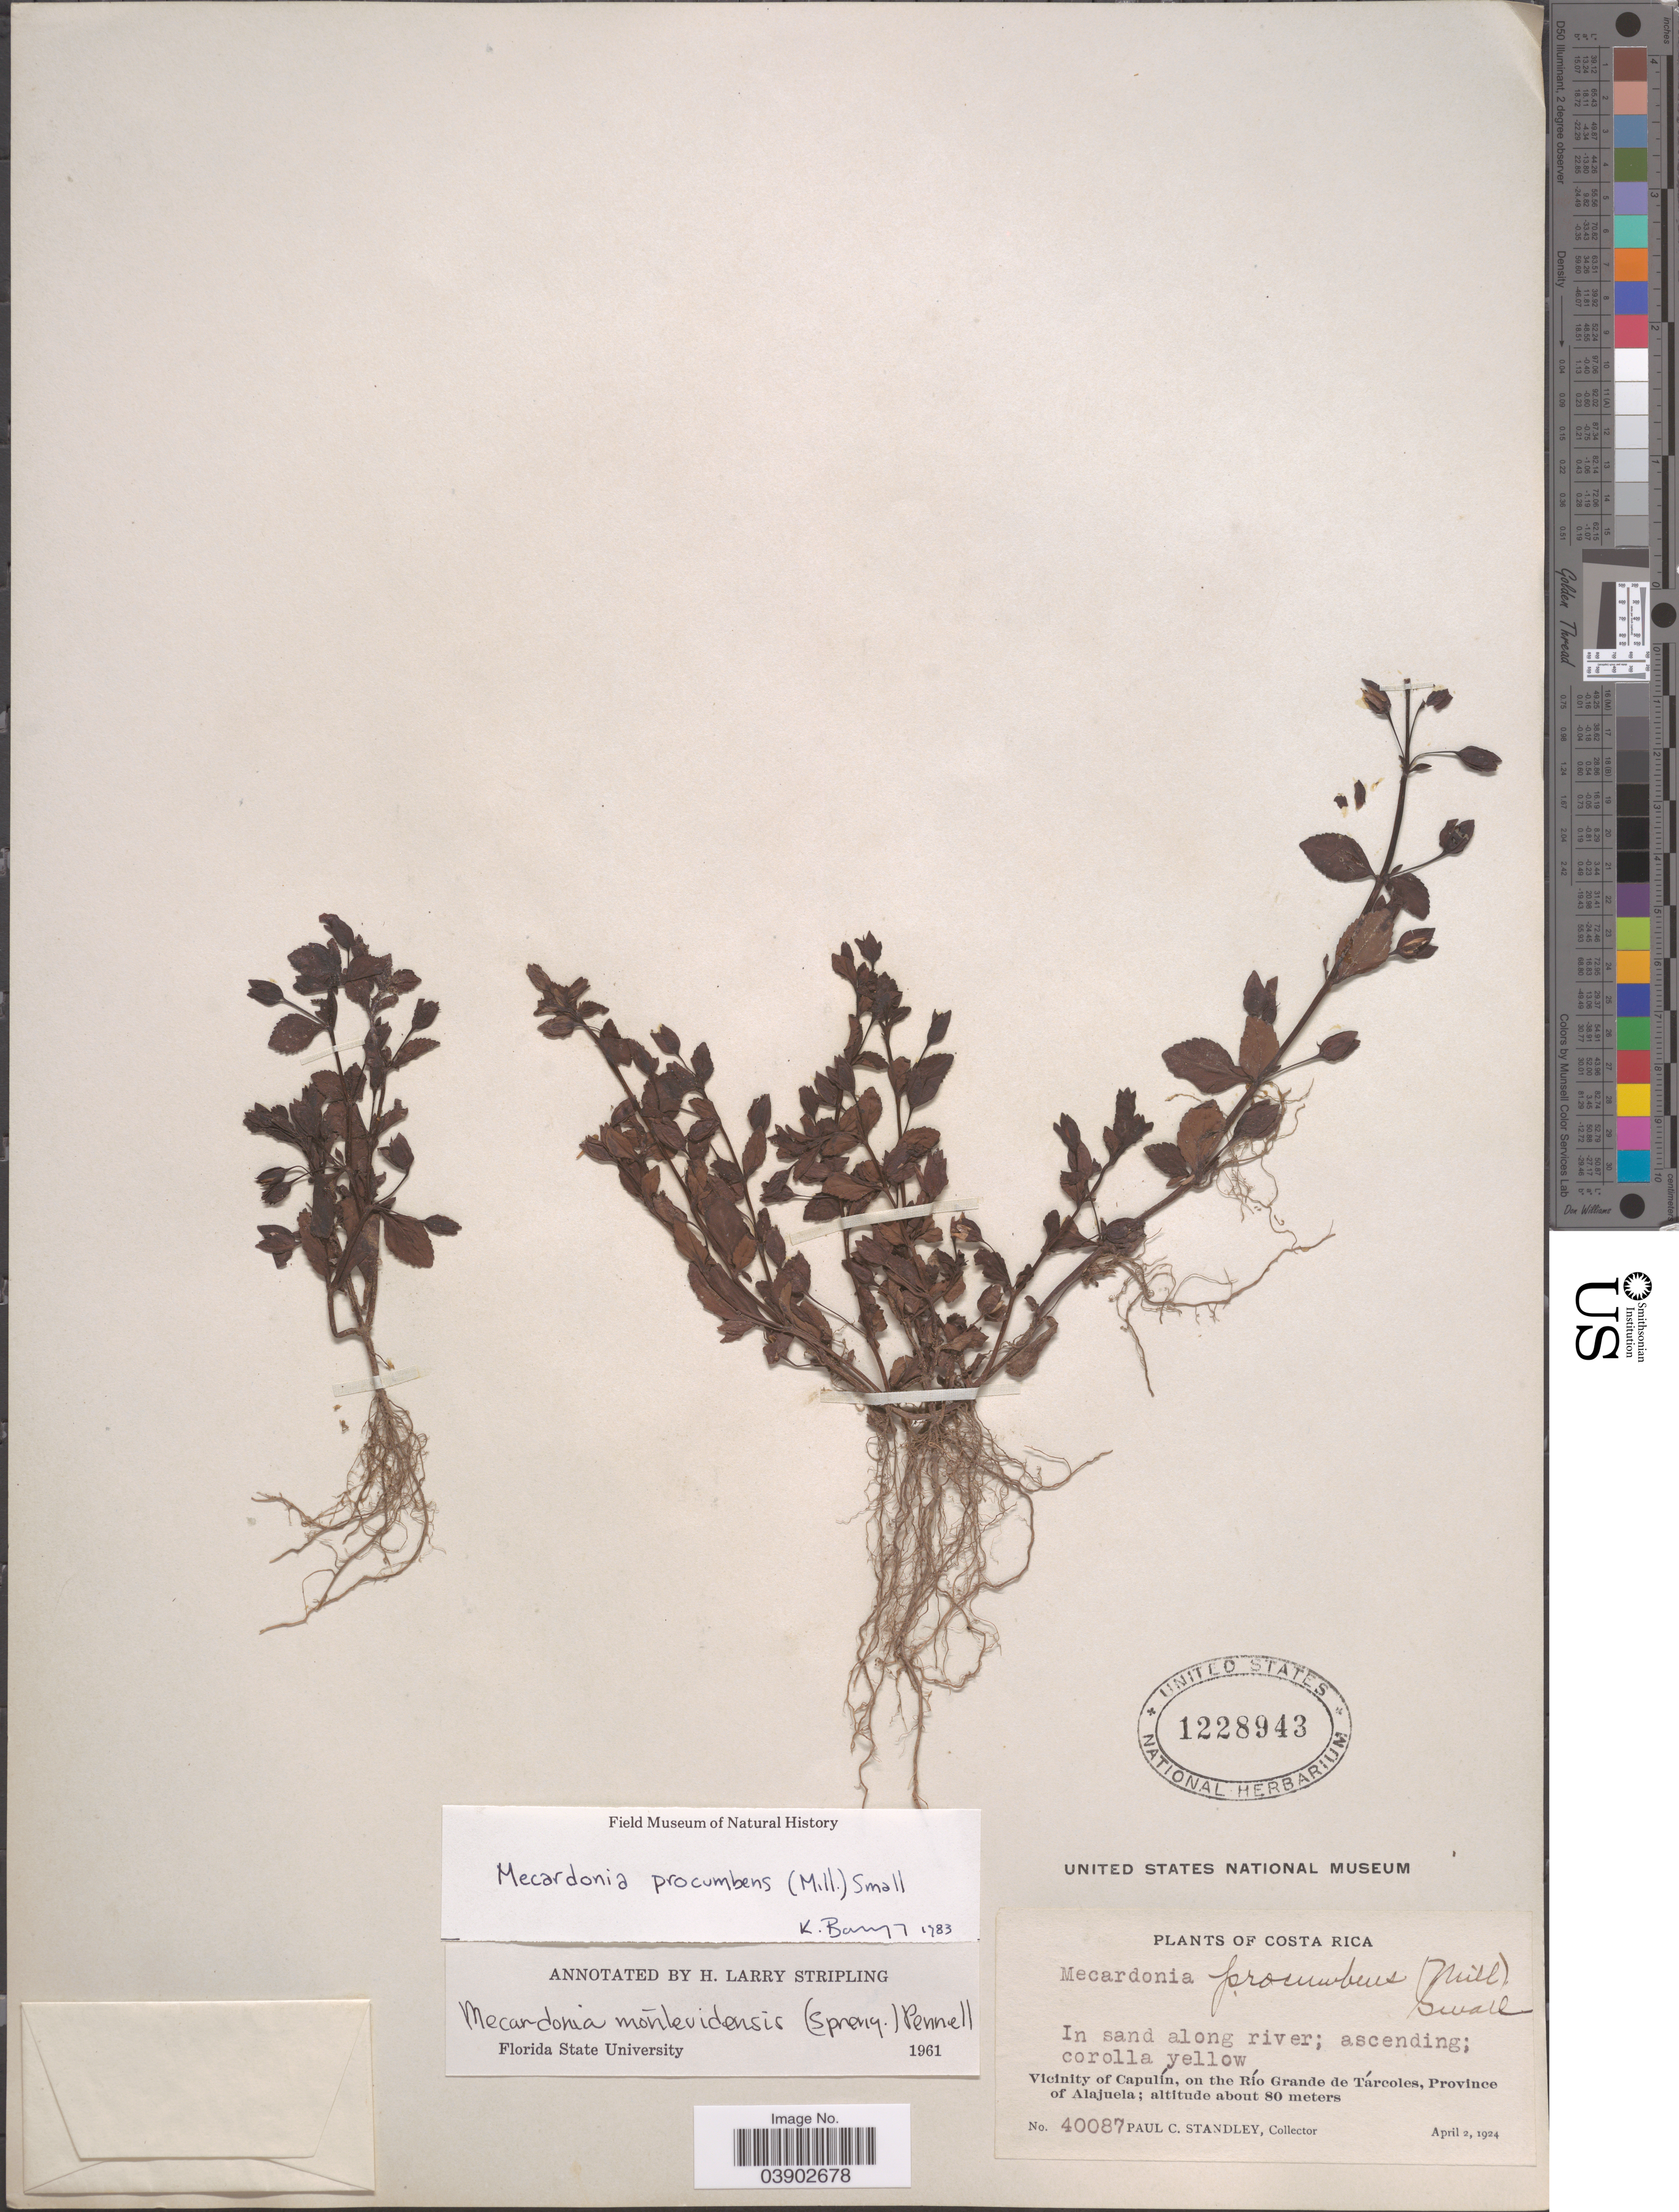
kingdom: Plantae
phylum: Tracheophyta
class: Magnoliopsida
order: Lamiales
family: Plantaginaceae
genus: Mecardonia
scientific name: Mecardonia procumbens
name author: (Mill.) Small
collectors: P. C. Standley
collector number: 40087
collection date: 1924-04-02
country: Costa Rica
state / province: Alajuela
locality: Vicinity of Capulín, on the Río Grande de Tárcoles.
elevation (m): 80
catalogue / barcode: US 1228943